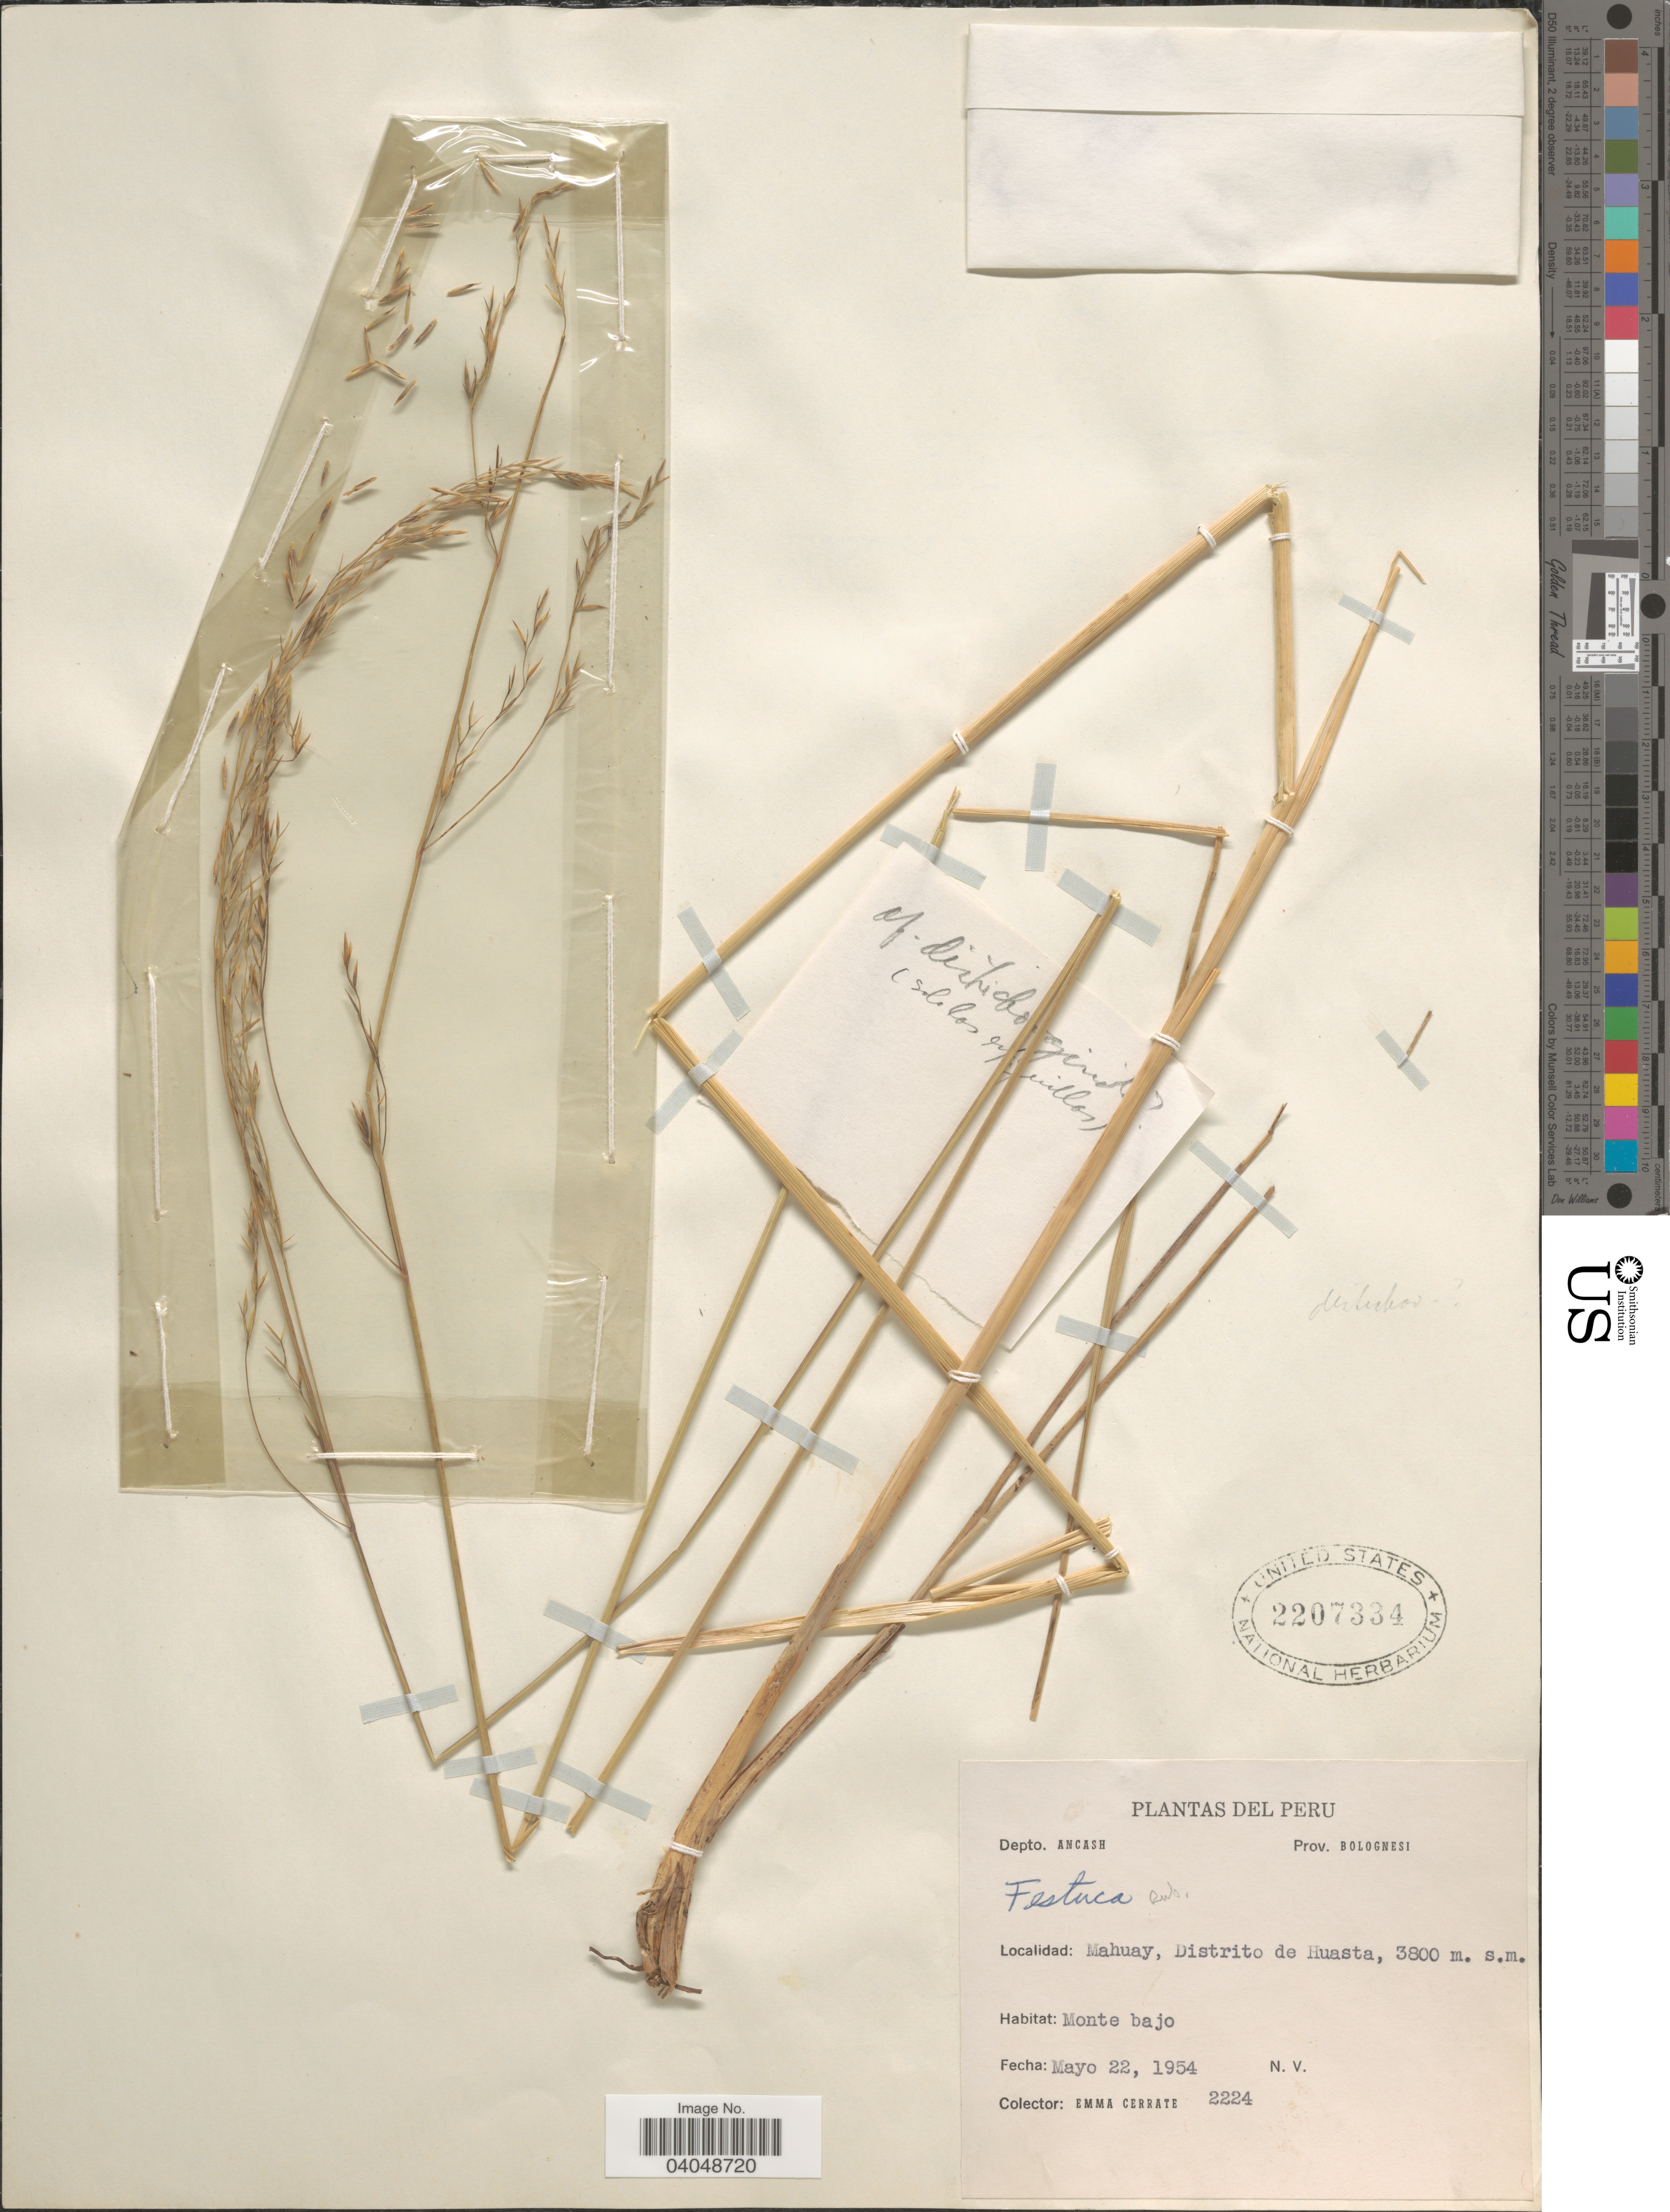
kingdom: Plantae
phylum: Tracheophyta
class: Liliopsida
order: Poales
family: Poaceae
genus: Festuca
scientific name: Festuca sp.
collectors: E. Cerrate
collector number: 2224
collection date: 1954-05-22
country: Peru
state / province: Ancash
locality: Depto. Ancash. Prov. Bolognesi. Mahuay, Distrito de Huasta.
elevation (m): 3800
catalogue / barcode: US 2207334